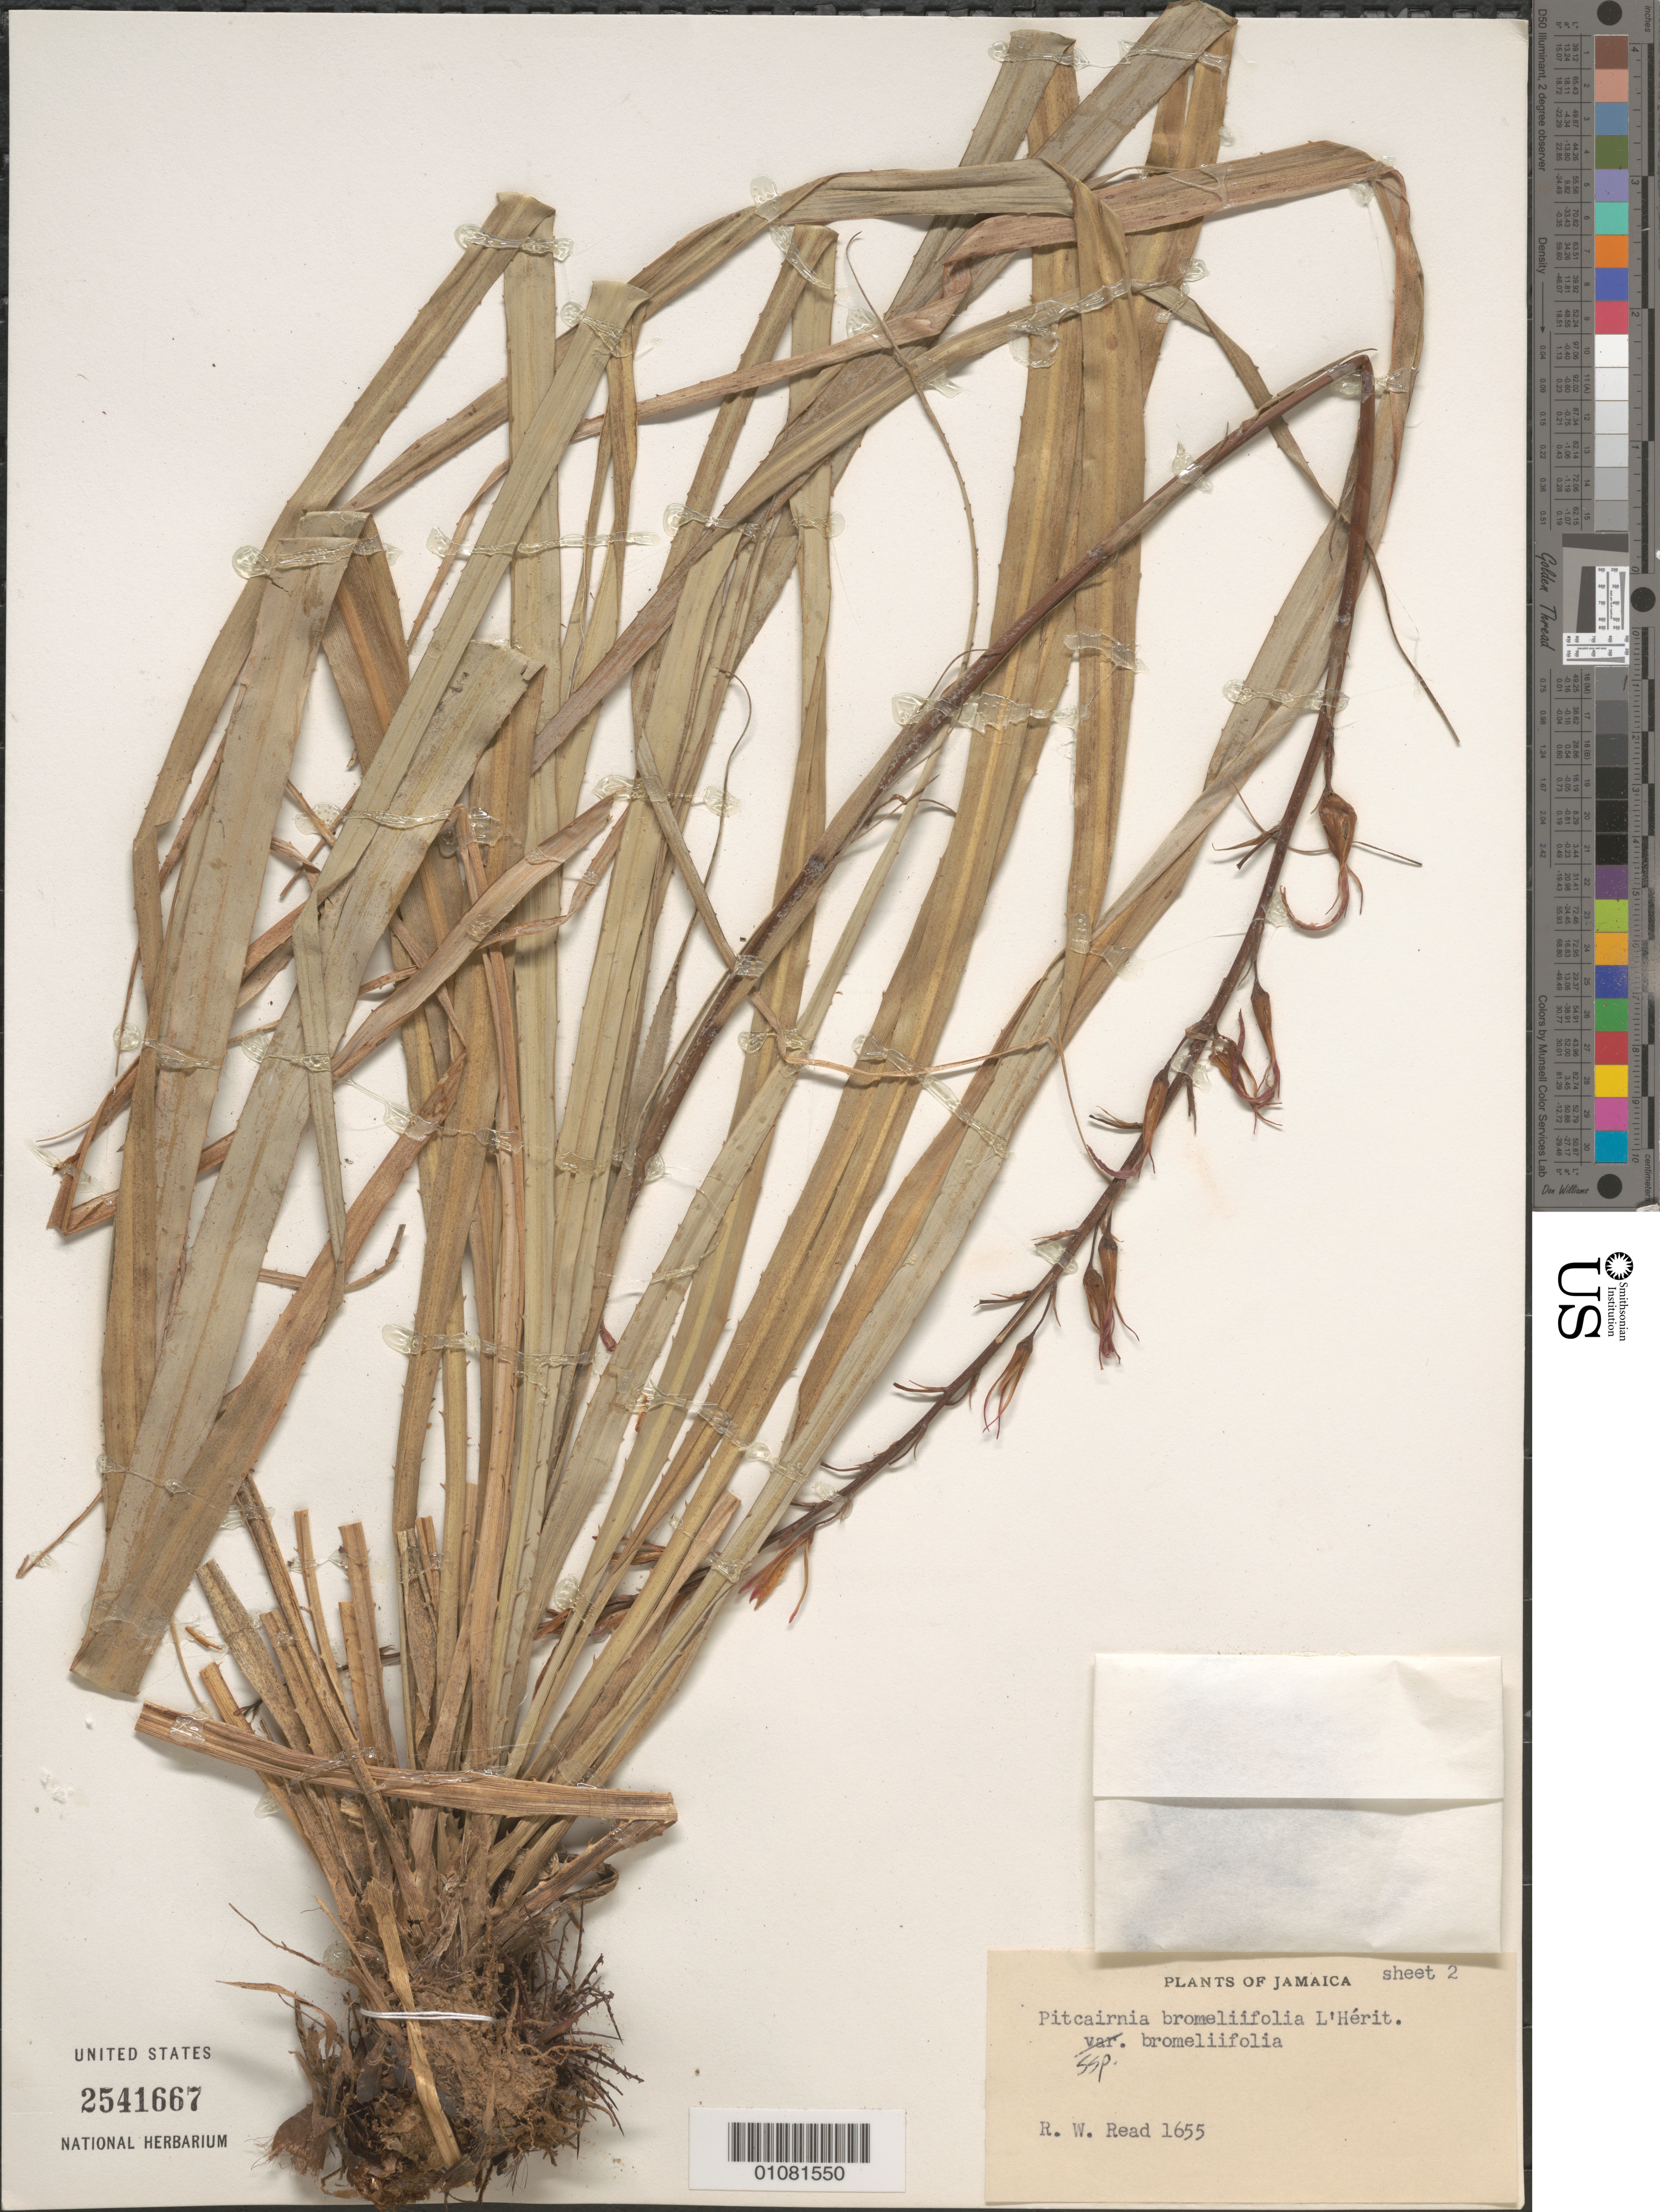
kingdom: Plantae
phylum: Tracheophyta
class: Liliopsida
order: Poales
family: Bromeliaceae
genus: Pitcairnia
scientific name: Pitcairnia bromeliifolia var. bromeliifolia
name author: L'Hér.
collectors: R. W. Read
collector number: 1655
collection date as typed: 06 May 1966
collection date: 1966-05-06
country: Jamaica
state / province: Saint Thomas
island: Jamaica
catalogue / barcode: US 2541667